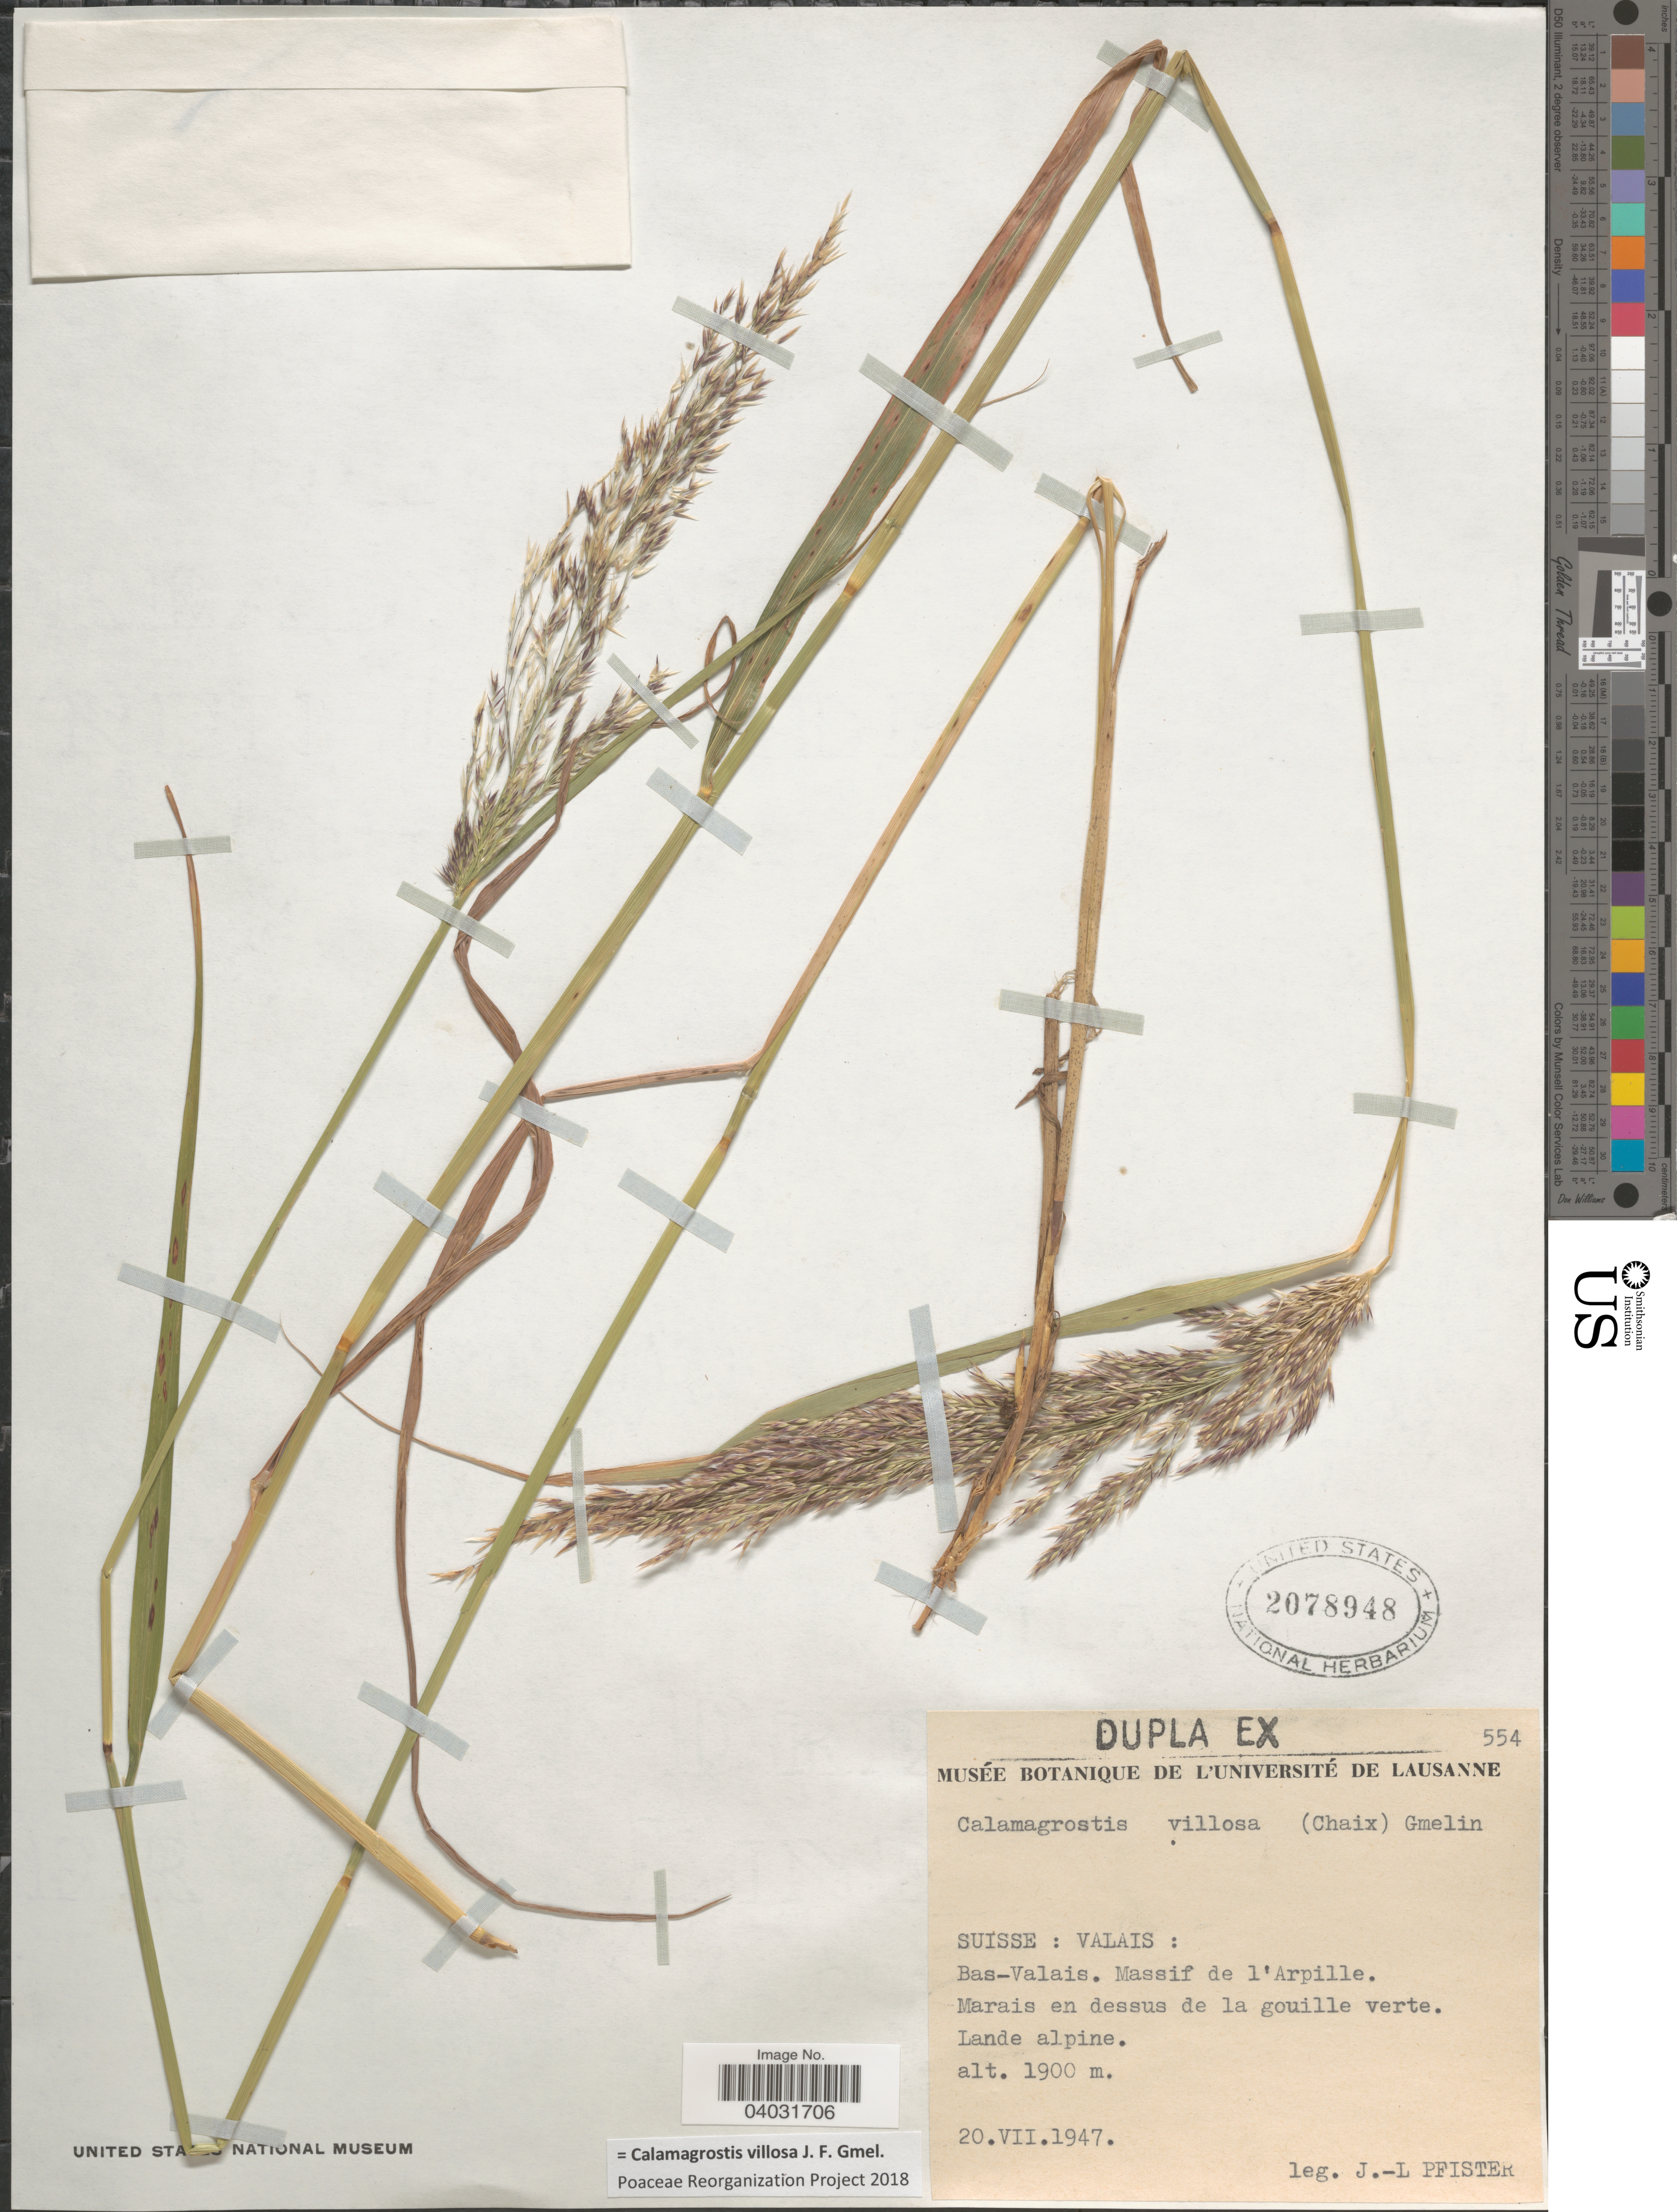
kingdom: Plantae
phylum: Tracheophyta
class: Liliopsida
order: Poales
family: Poaceae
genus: Calamagrostis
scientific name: Calamagrostis villosa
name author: J.F. Gmel.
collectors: J. Pfister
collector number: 554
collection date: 1947-07-20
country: Switzerland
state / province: Valais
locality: Suisse: Bas-Valais. Massif de l'Arpille.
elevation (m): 1900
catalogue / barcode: US 2078948